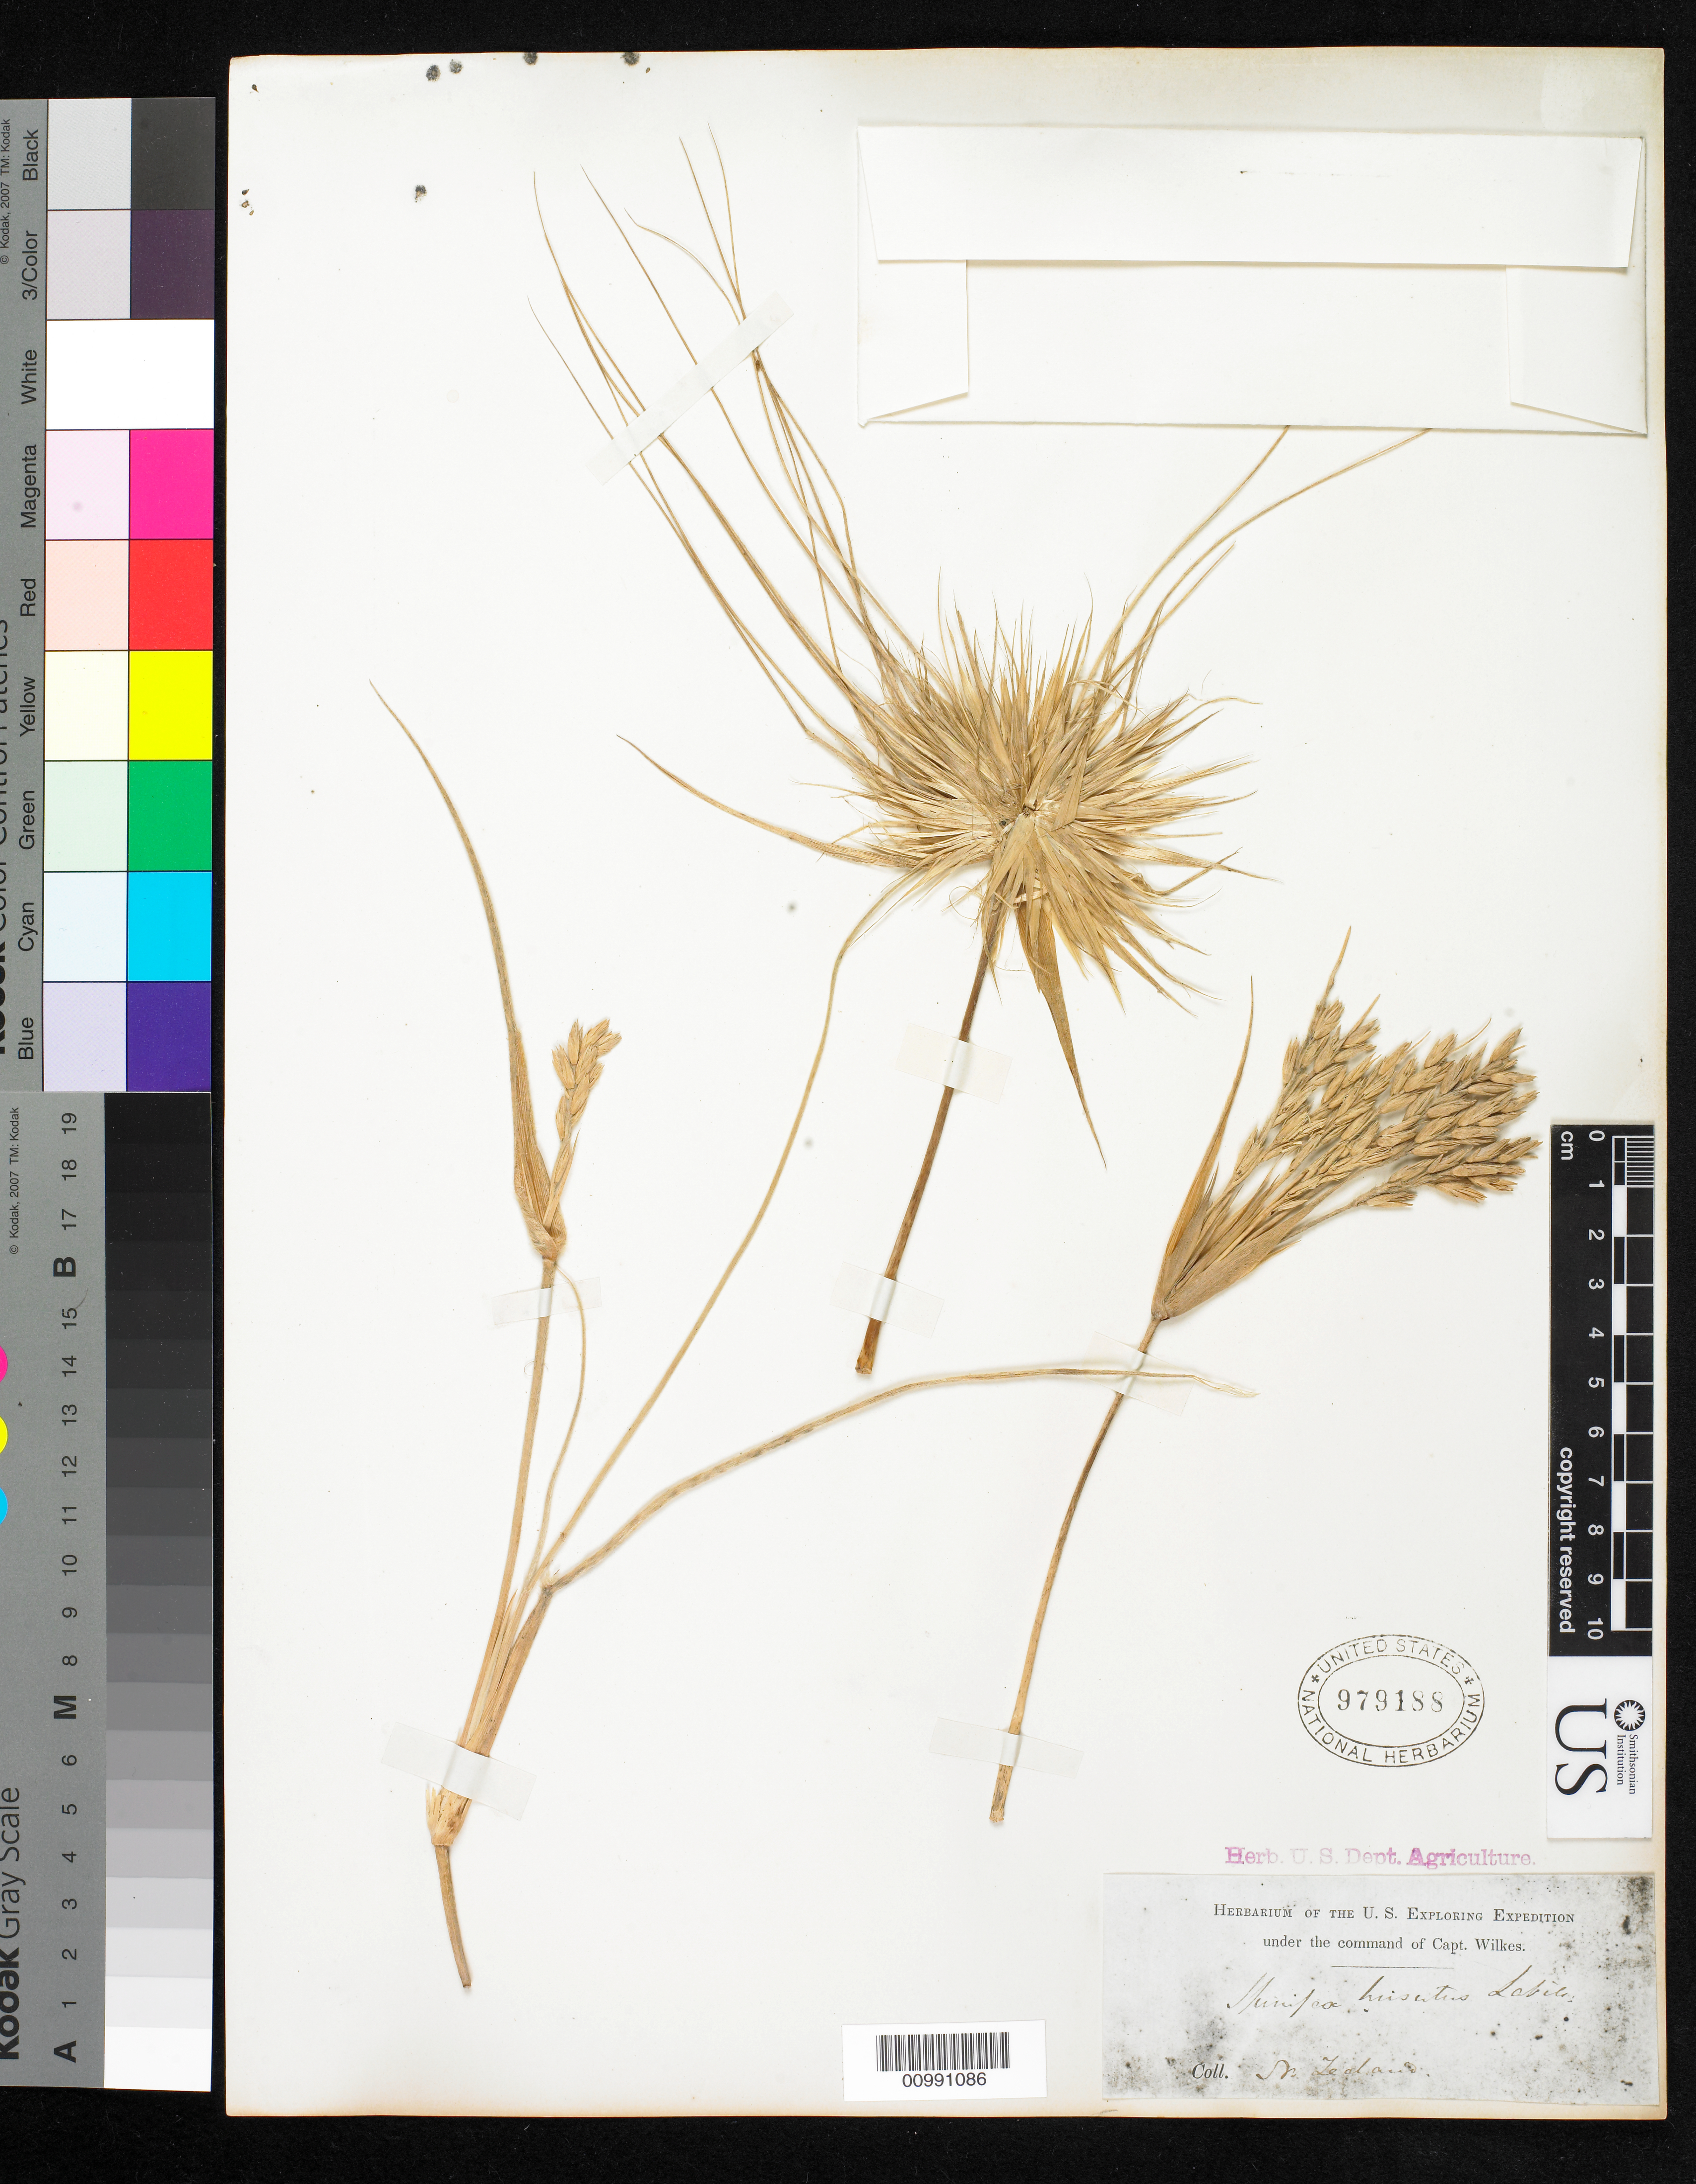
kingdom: Plantae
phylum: Tracheophyta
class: Liliopsida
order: Poales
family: Poaceae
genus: Spinifex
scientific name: Spinifex hirsutus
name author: Labill.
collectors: Wilkes Explor. Exped.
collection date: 1838/1842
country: New Zealand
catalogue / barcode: US 979188